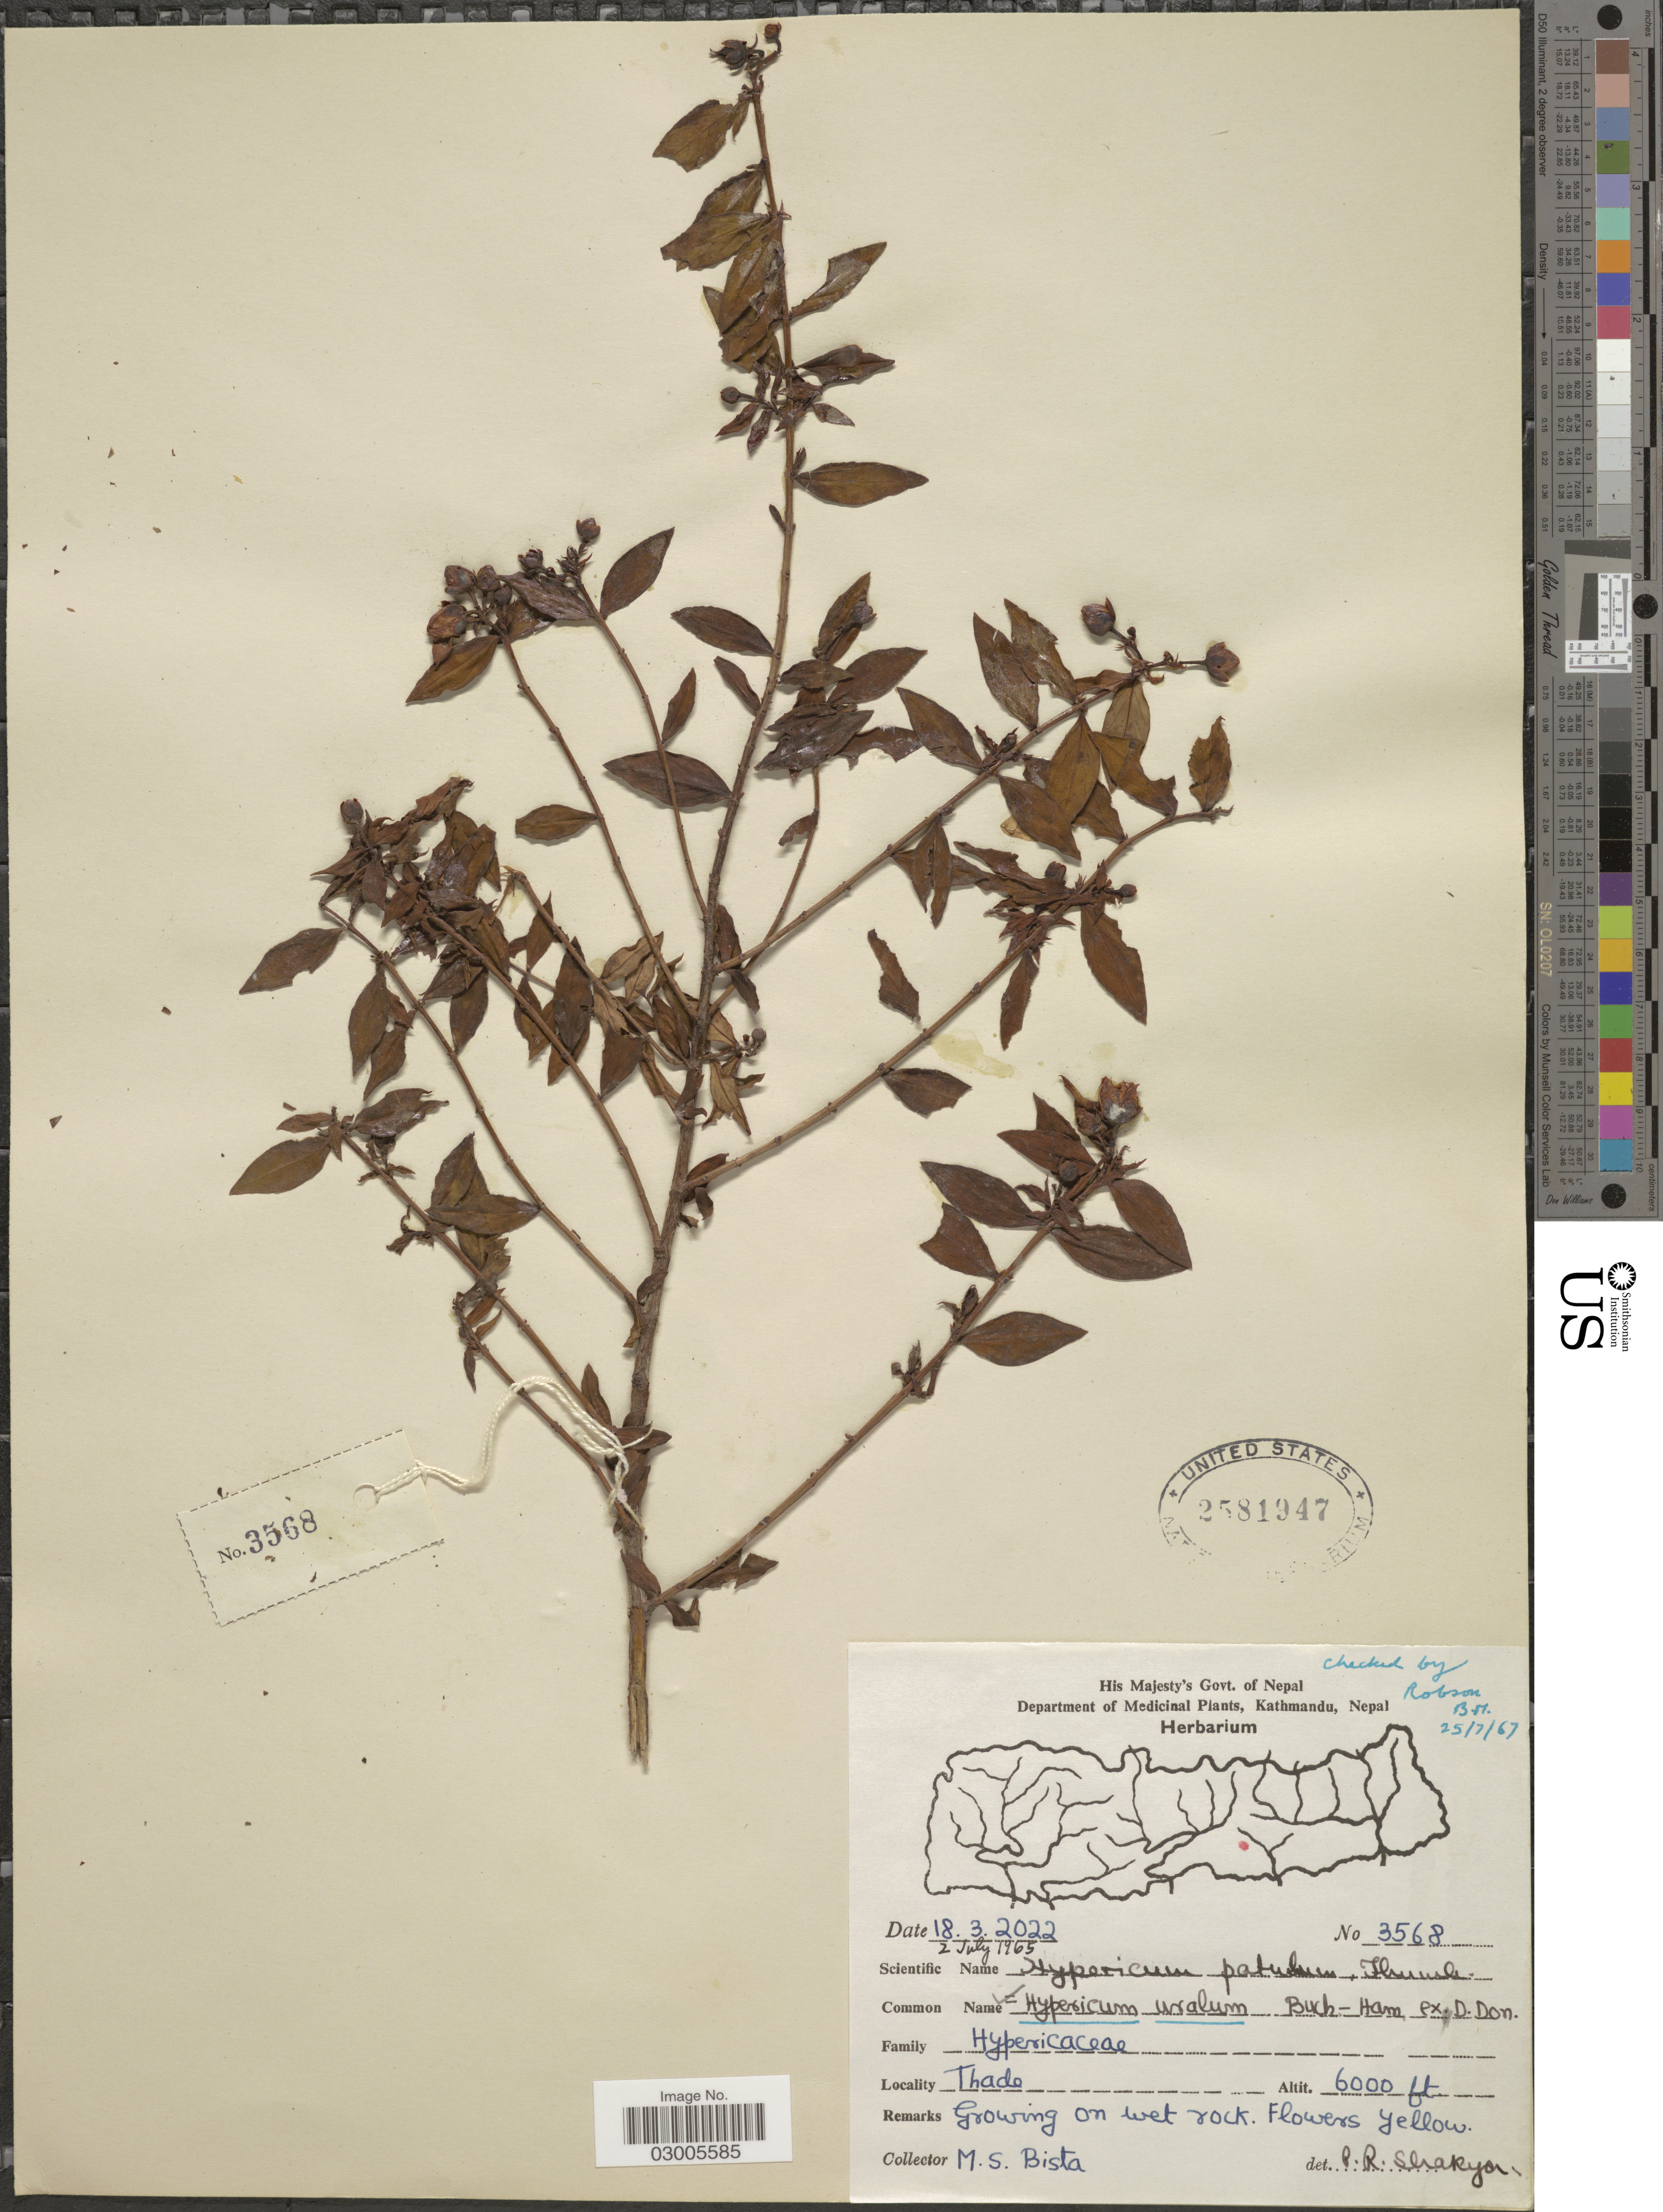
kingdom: Plantae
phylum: Tracheophyta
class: Magnoliopsida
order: Malpighiales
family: Hypericaceae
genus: Hypericum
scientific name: Hypericum uralum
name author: Buch.-Ham. ex D. Don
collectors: M. Bista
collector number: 3568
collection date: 1965-07-02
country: Nepal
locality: Thade.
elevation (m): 1829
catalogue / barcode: US 2581947